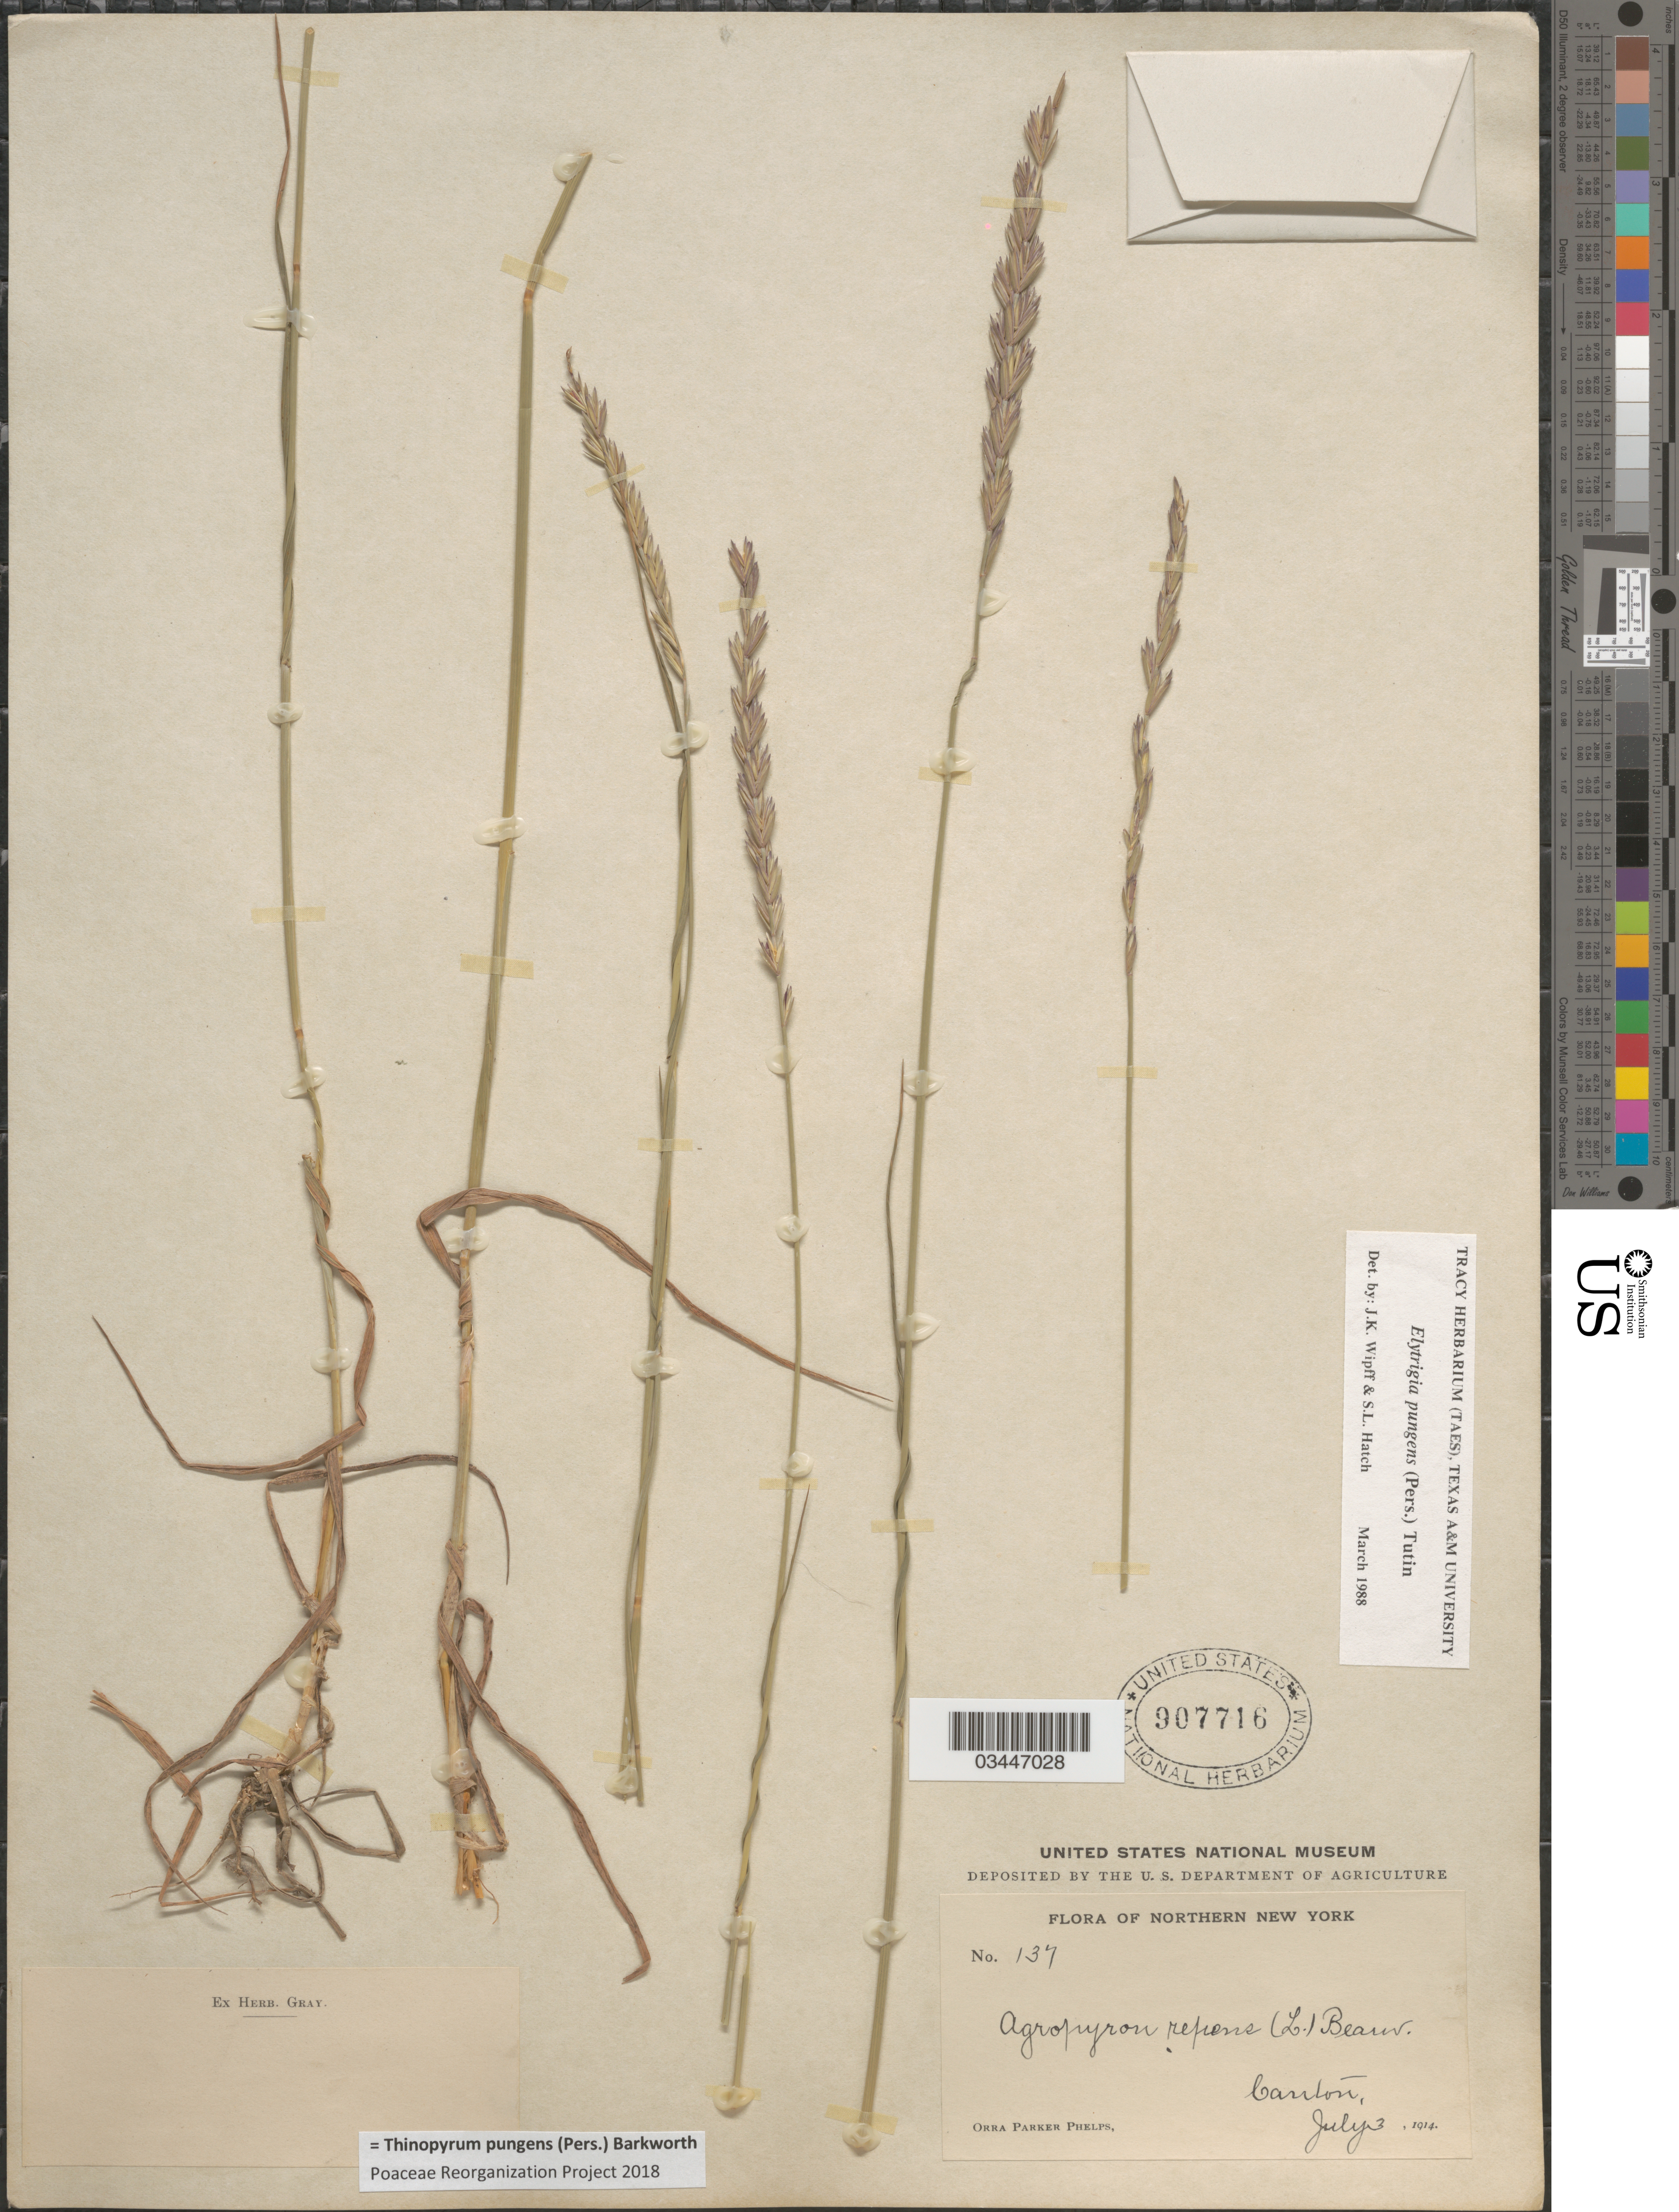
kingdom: Plantae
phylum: Tracheophyta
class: Liliopsida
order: Poales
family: Poaceae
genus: Thinopyrum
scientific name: Thinopyrum pungens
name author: (Pers.) Barkworth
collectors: O. P. Phelps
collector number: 137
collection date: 1914-07-03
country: United States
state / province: New York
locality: Northern New York. Canton.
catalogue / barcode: US 907716